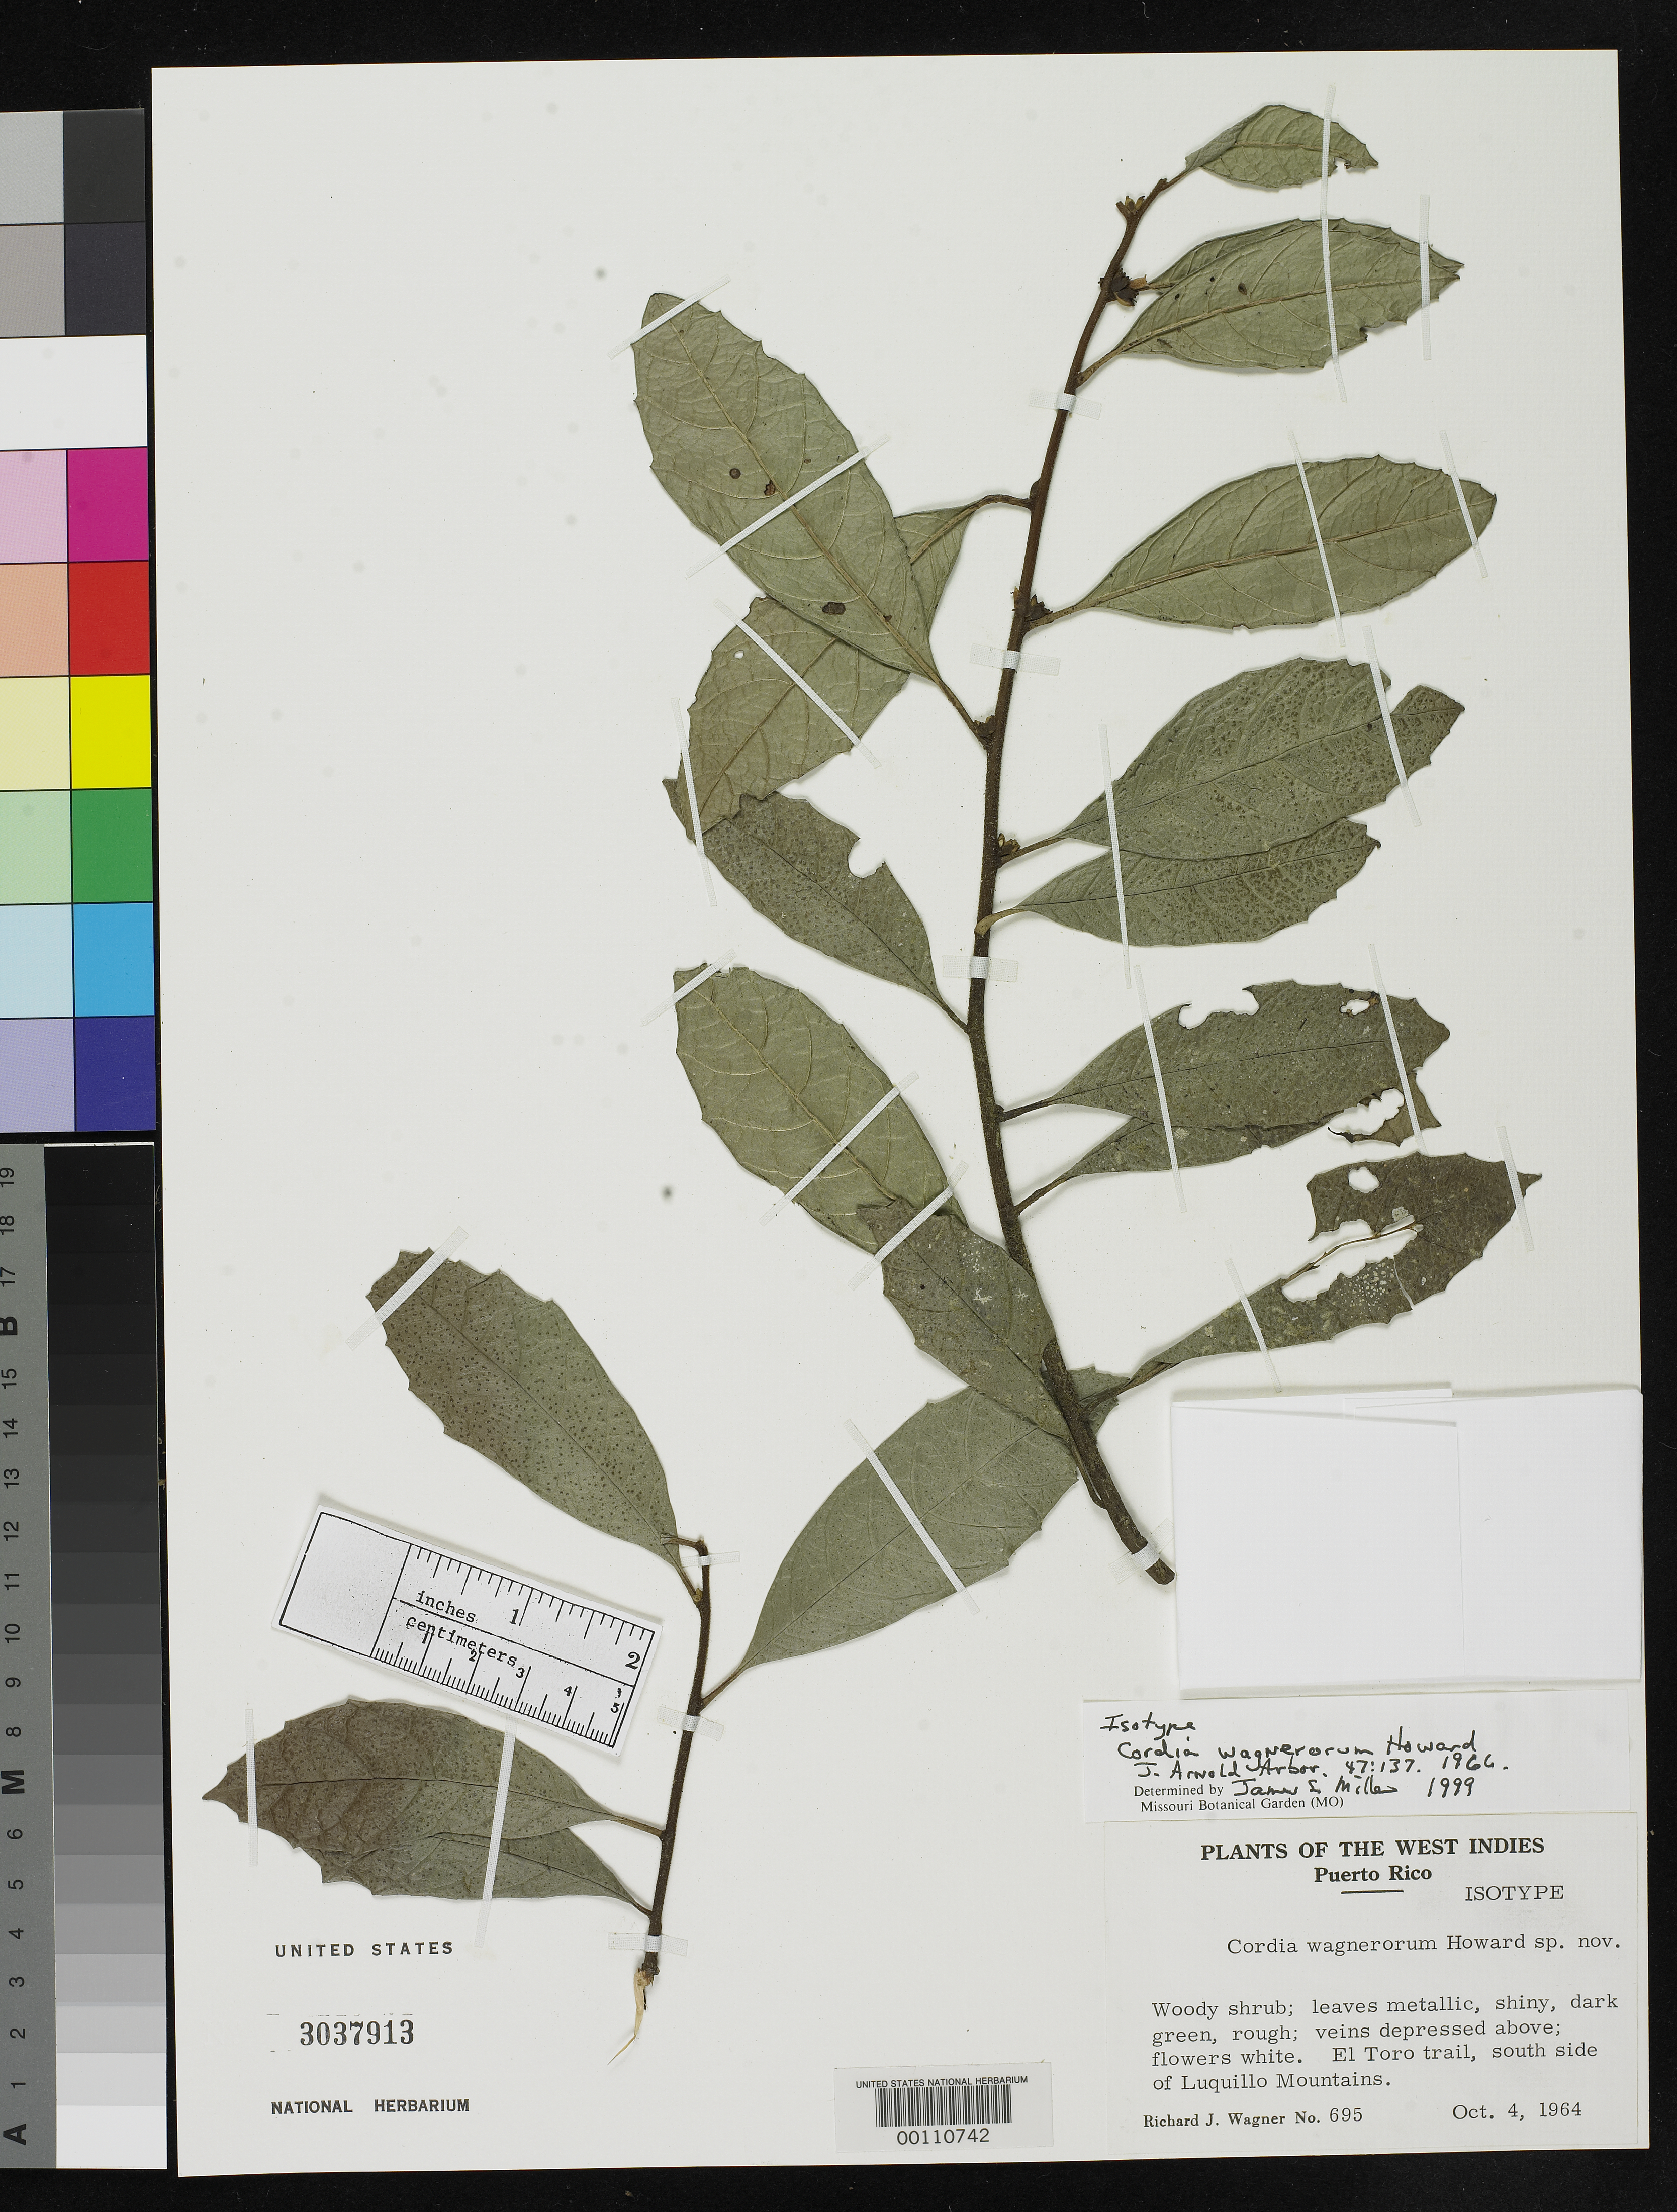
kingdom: Plantae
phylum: Tracheophyta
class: Magnoliopsida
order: Boraginales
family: Cordiaceae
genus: Cordia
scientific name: Cordia wagnerorum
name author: R.A. Howard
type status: Isotype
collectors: R. J. Wagner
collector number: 695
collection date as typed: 04 Oct 1964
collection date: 1964-10-04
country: Puerto Rico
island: Greater Antilles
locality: El Toro trail, S side Luquillo Mts.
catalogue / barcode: US 3037913